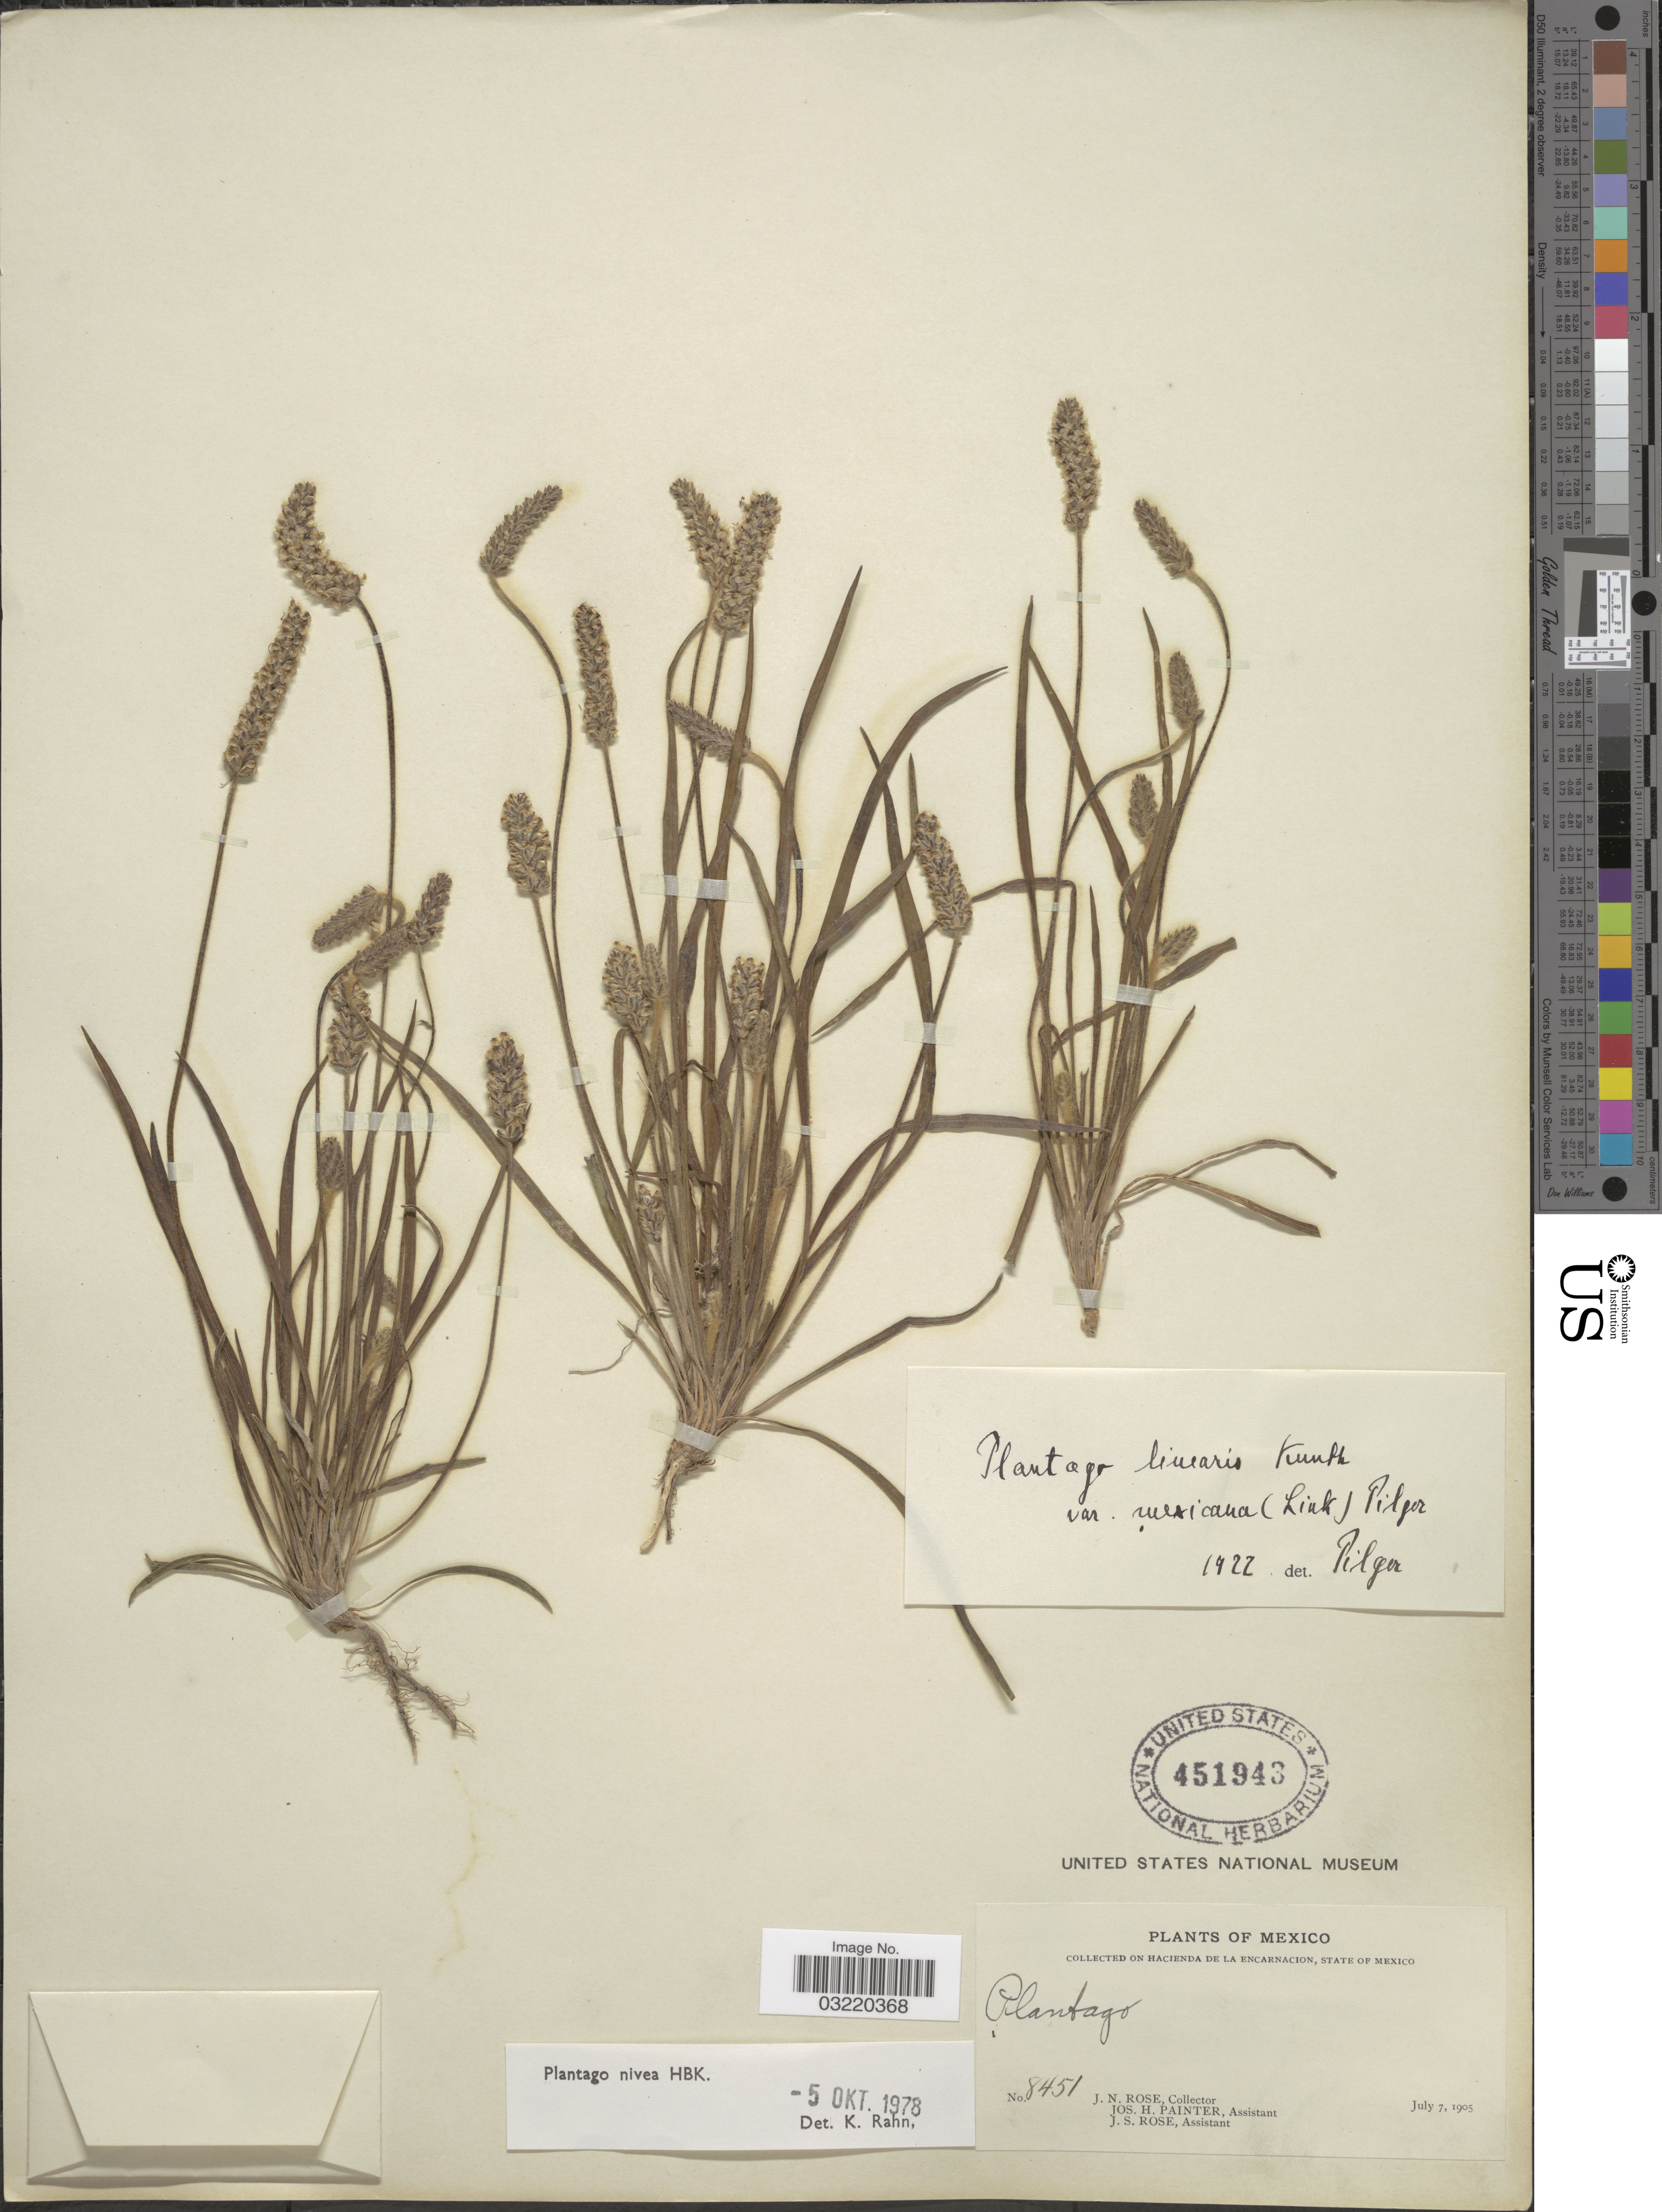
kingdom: Plantae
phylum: Tracheophyta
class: Magnoliopsida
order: Lamiales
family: Plantaginaceae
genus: Plantago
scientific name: Plantago nivea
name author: Kunth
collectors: J. N. Rose, J. H. Painter & J. S. Rose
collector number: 8451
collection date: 1905-07-07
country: Mexico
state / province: México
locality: Hacienda de La Encarnacion.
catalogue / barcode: US 451943